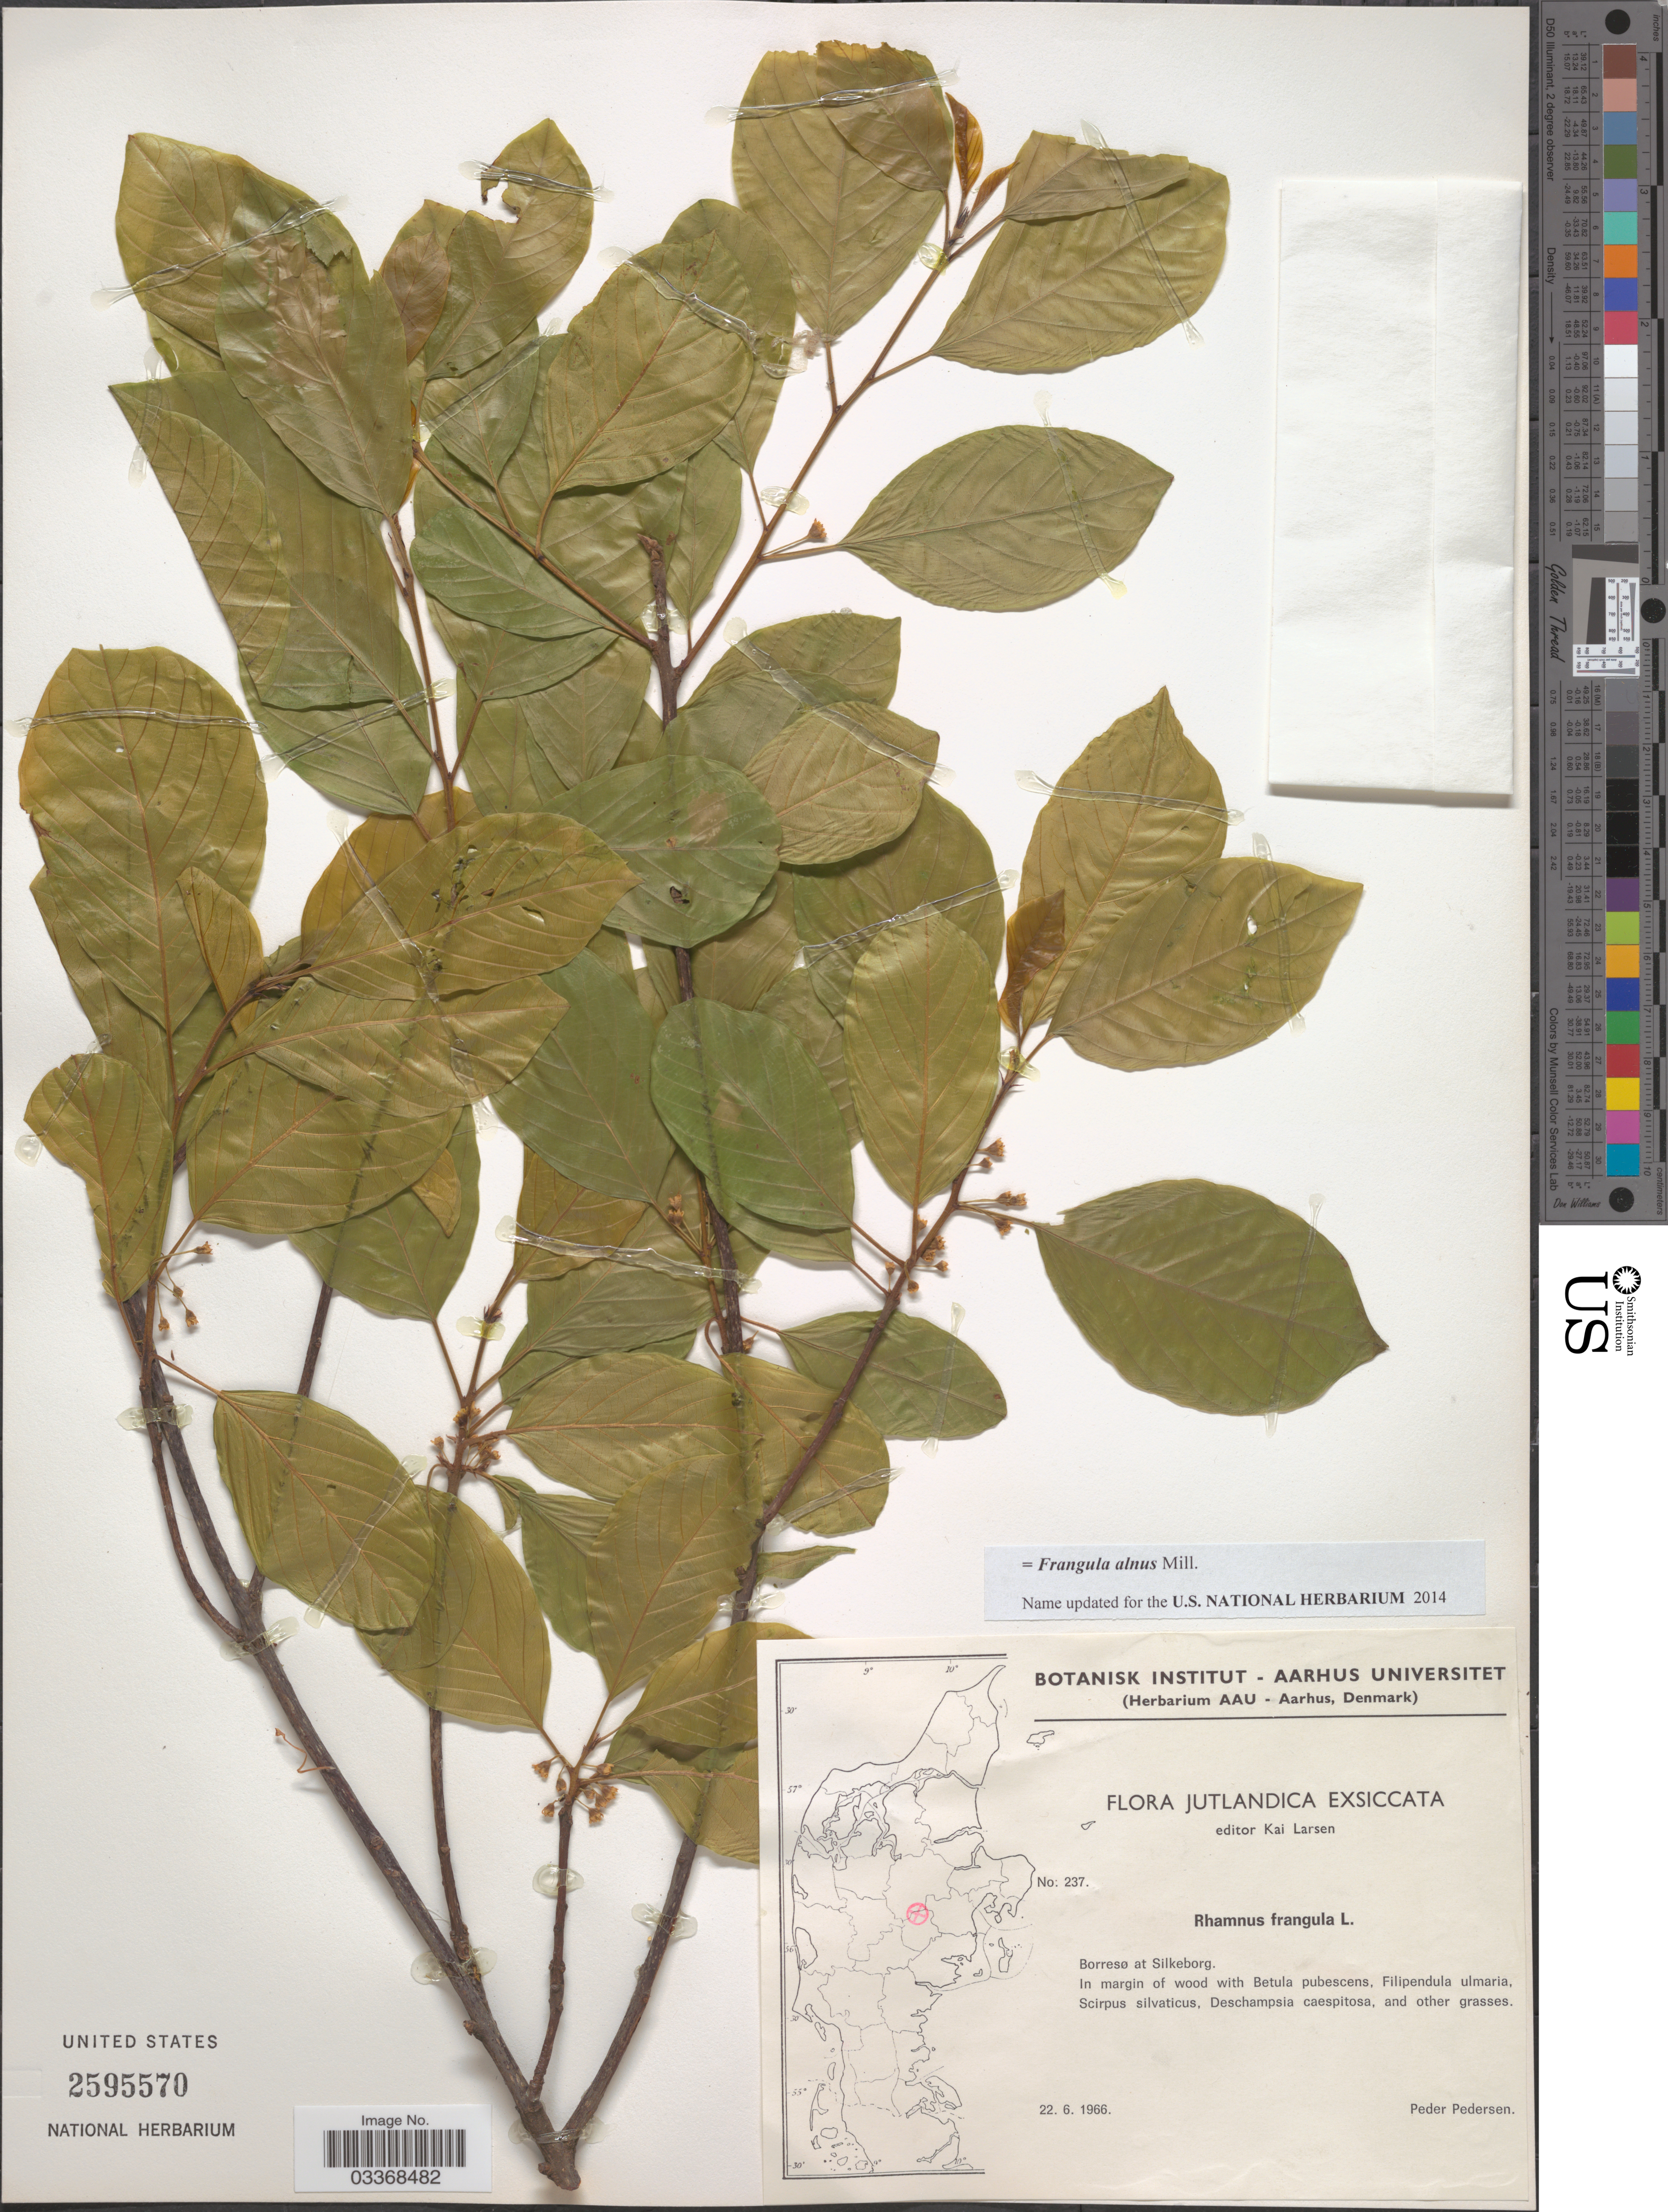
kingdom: Plantae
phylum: Tracheophyta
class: Magnoliopsida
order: Rosales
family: Rhamnaceae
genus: Frangula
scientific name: Frangula alnus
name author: Mill.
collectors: P. Pedersen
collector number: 237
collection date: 1966-06-22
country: Denmark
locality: Jutlandica. Borresø at Silkeborg.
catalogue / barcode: US 2595570